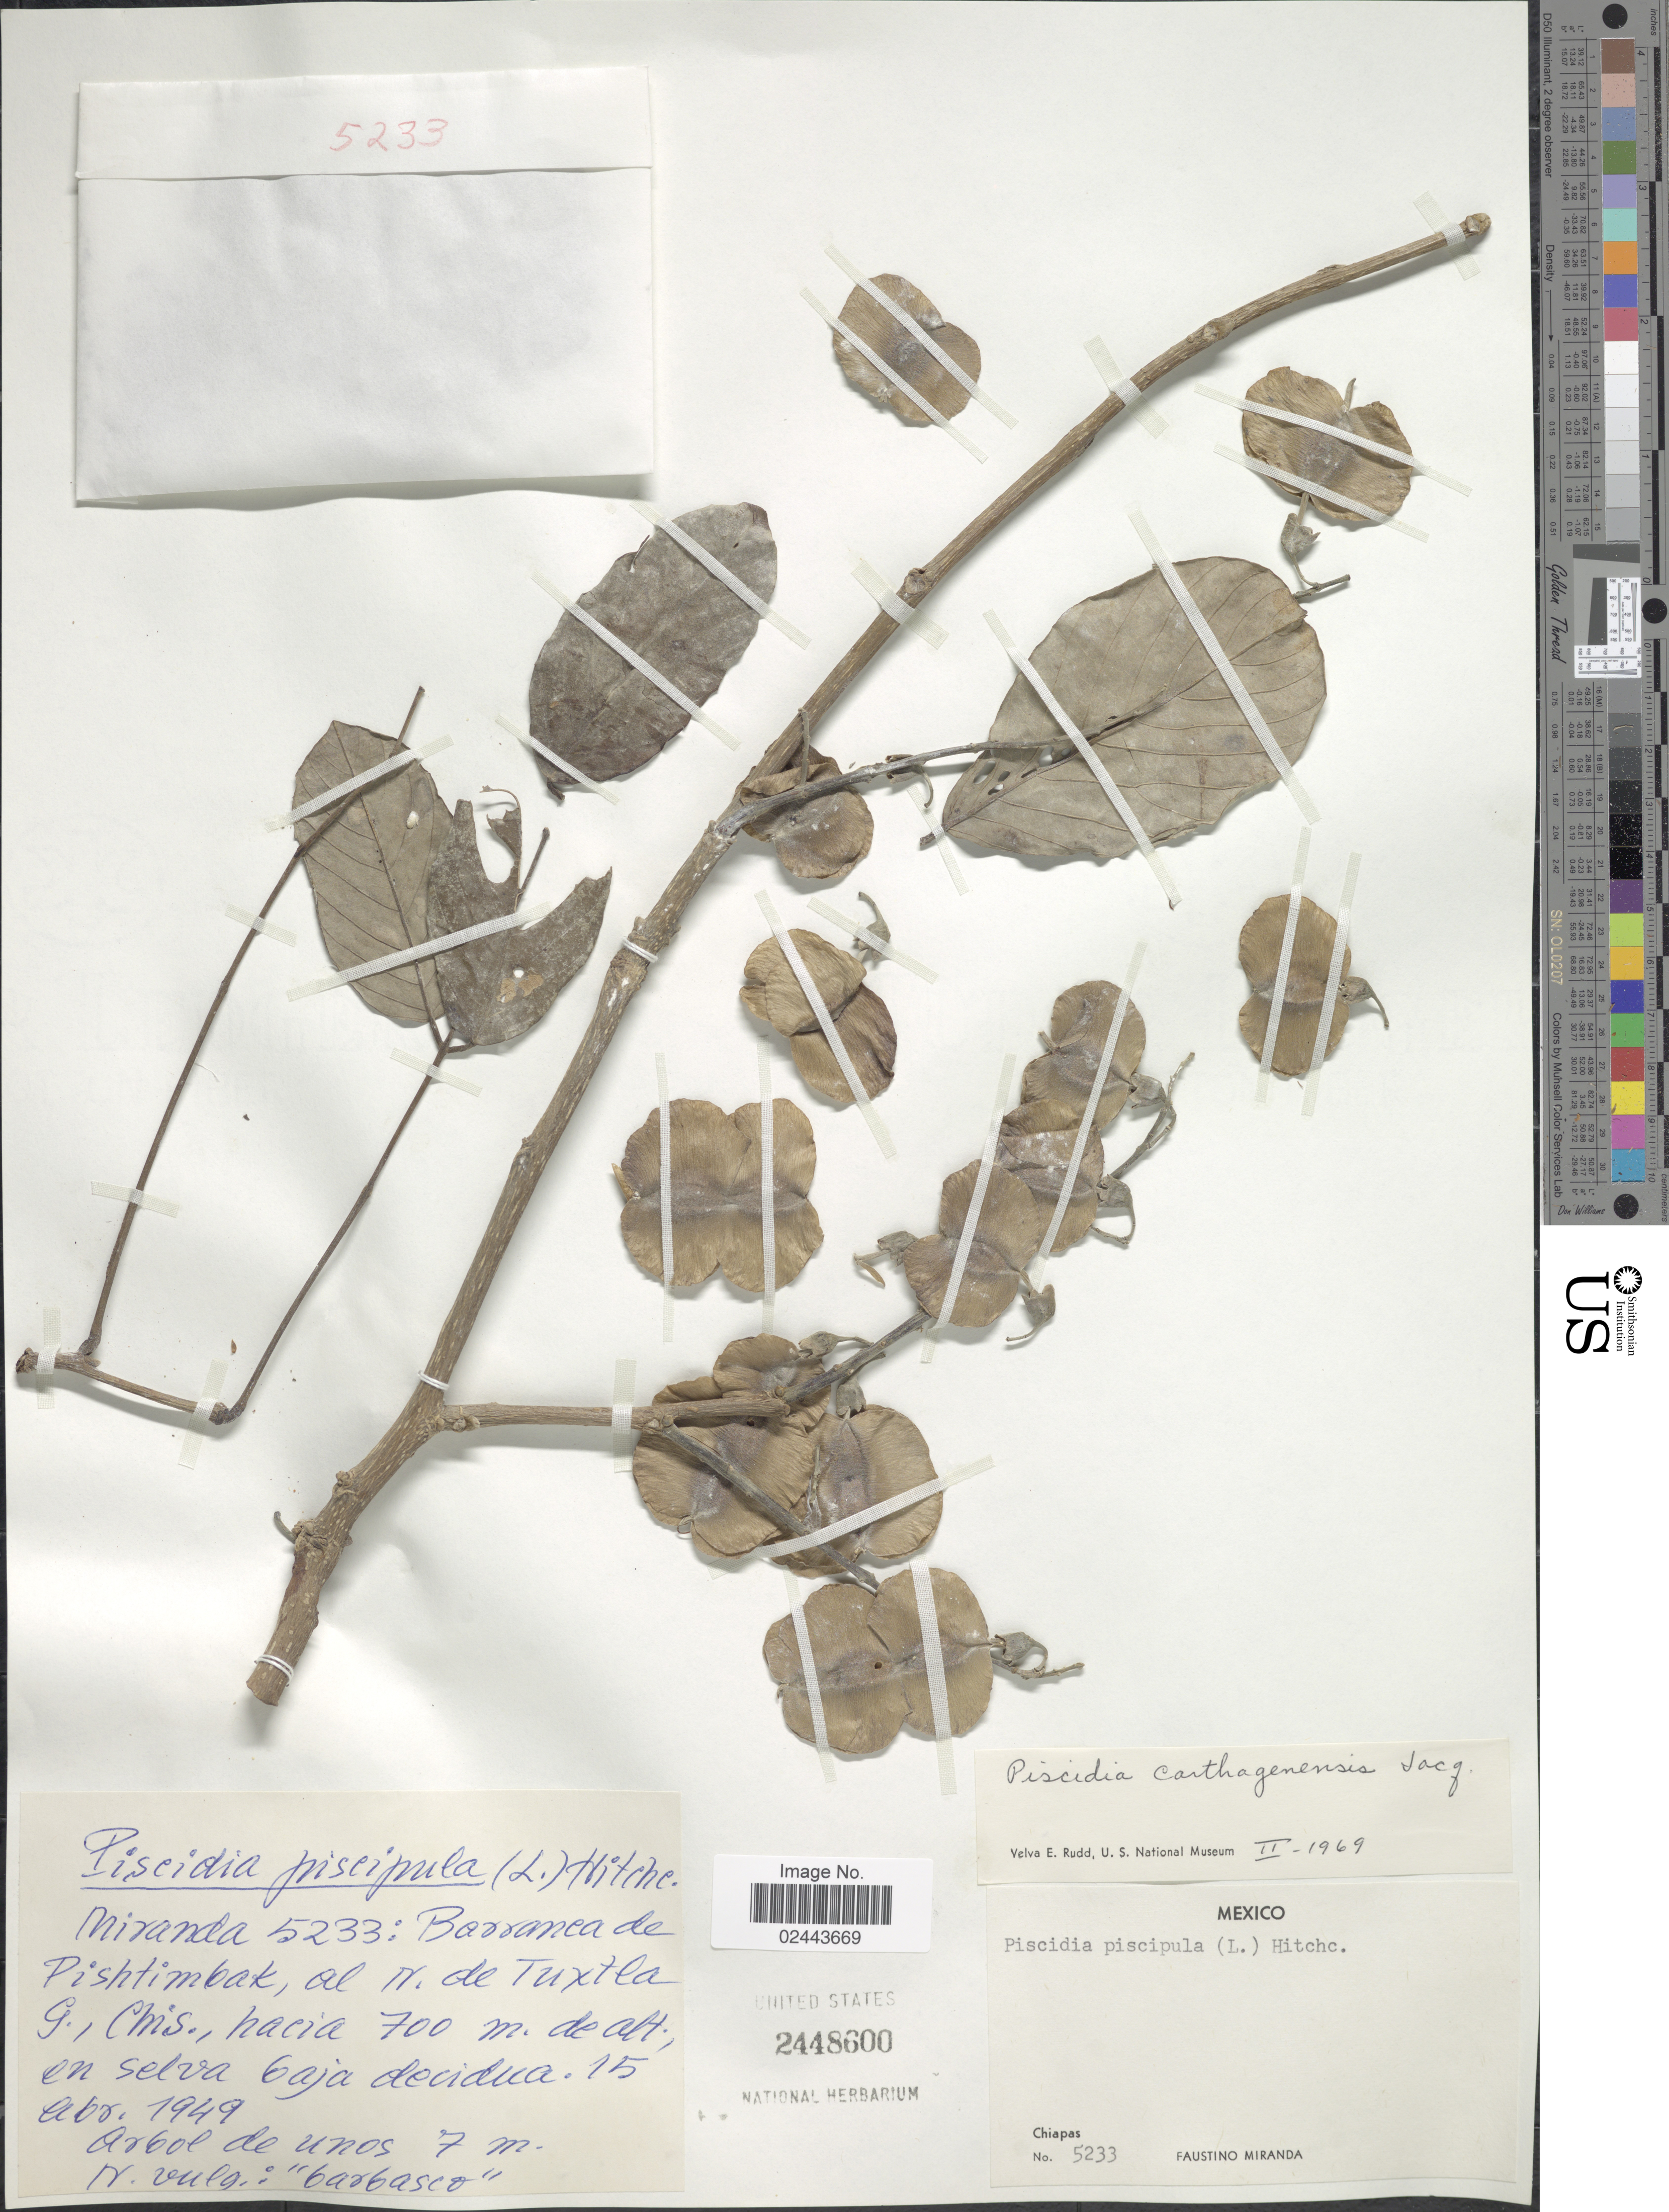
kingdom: Plantae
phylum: Tracheophyta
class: Magnoliopsida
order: Fabales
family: Fabaceae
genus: Piscidia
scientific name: Piscidia carthagenensis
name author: Jacq.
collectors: F. Miranda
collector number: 5233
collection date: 1949-04-15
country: Mexico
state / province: Chiapas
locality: Barranca de Pishtimbak, al N. de Tuxtla G.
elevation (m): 700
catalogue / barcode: US 2448600